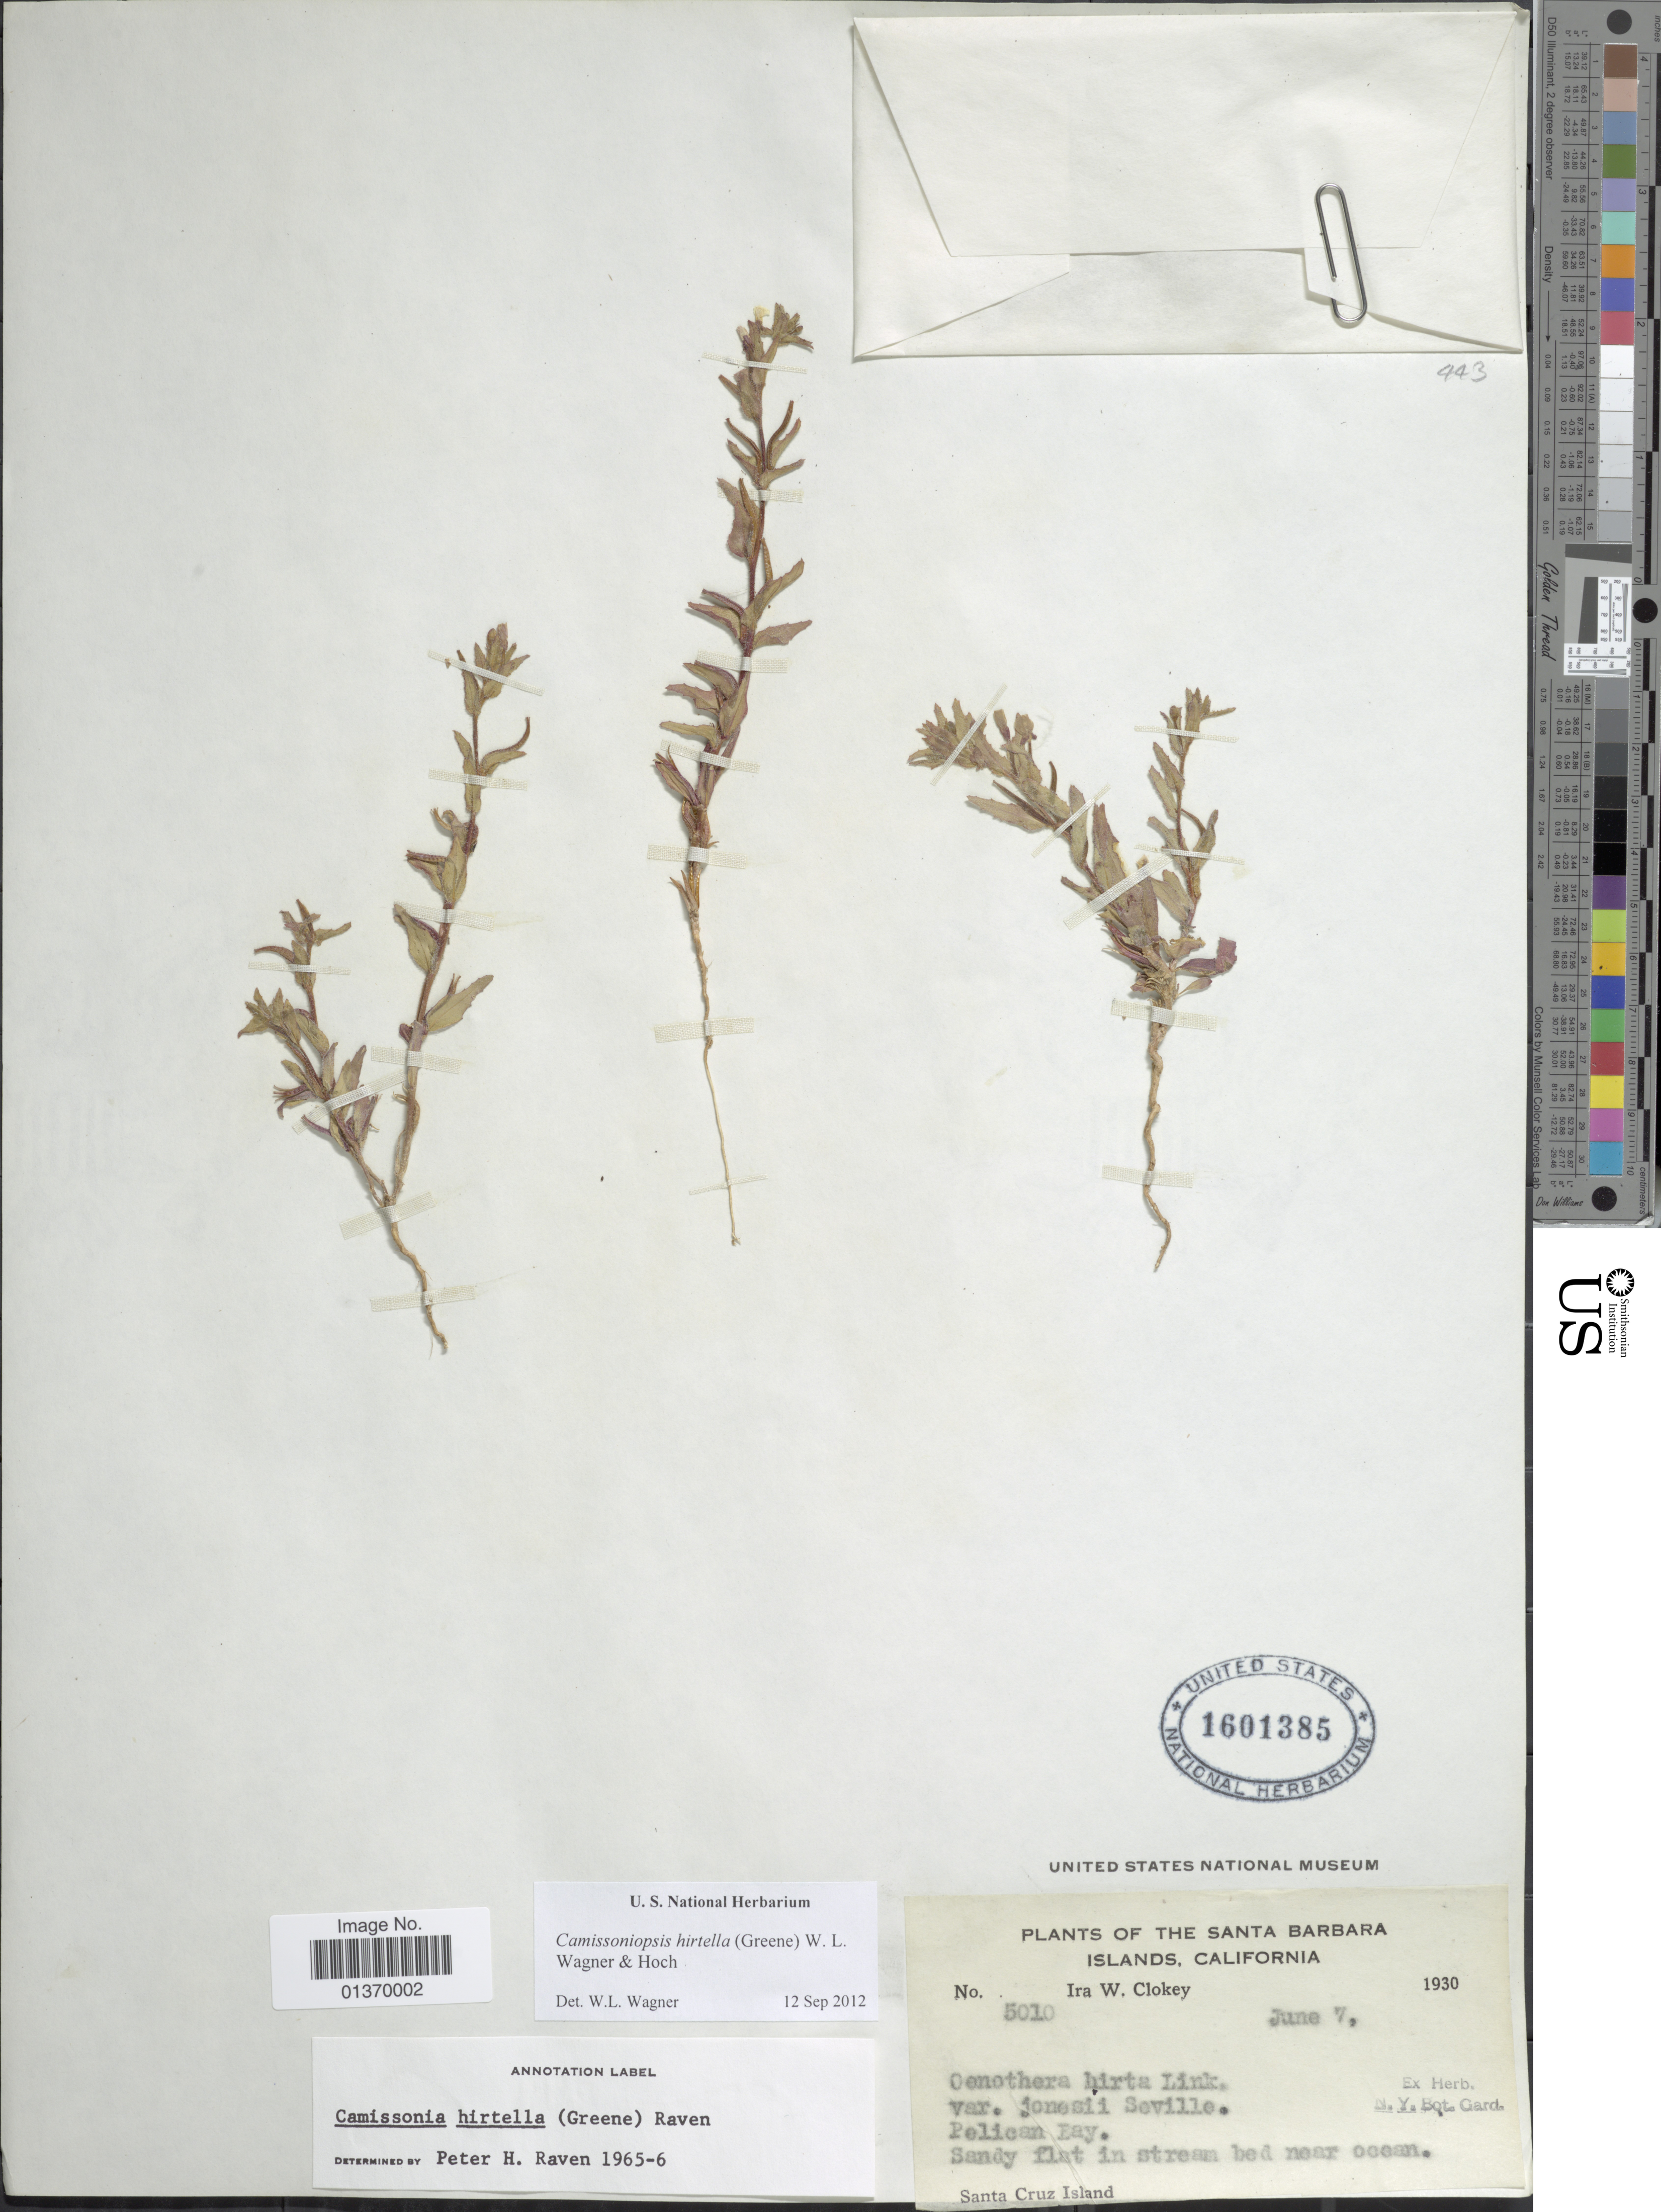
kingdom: Plantae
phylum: Tracheophyta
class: Magnoliopsida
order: Myrtales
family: Onagraceae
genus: Camissoniopsis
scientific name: Camissoniopsis hirtella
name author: (Greene) W.L. Wagner & Hoch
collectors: I. W. Clokey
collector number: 5010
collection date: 1930-06-07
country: United States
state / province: California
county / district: Santa Barbara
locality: Santa Barbara Islands, Pelican Bay, Sandy flat in stream bed near oacean, Santa Cruz Island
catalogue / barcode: US 1601385